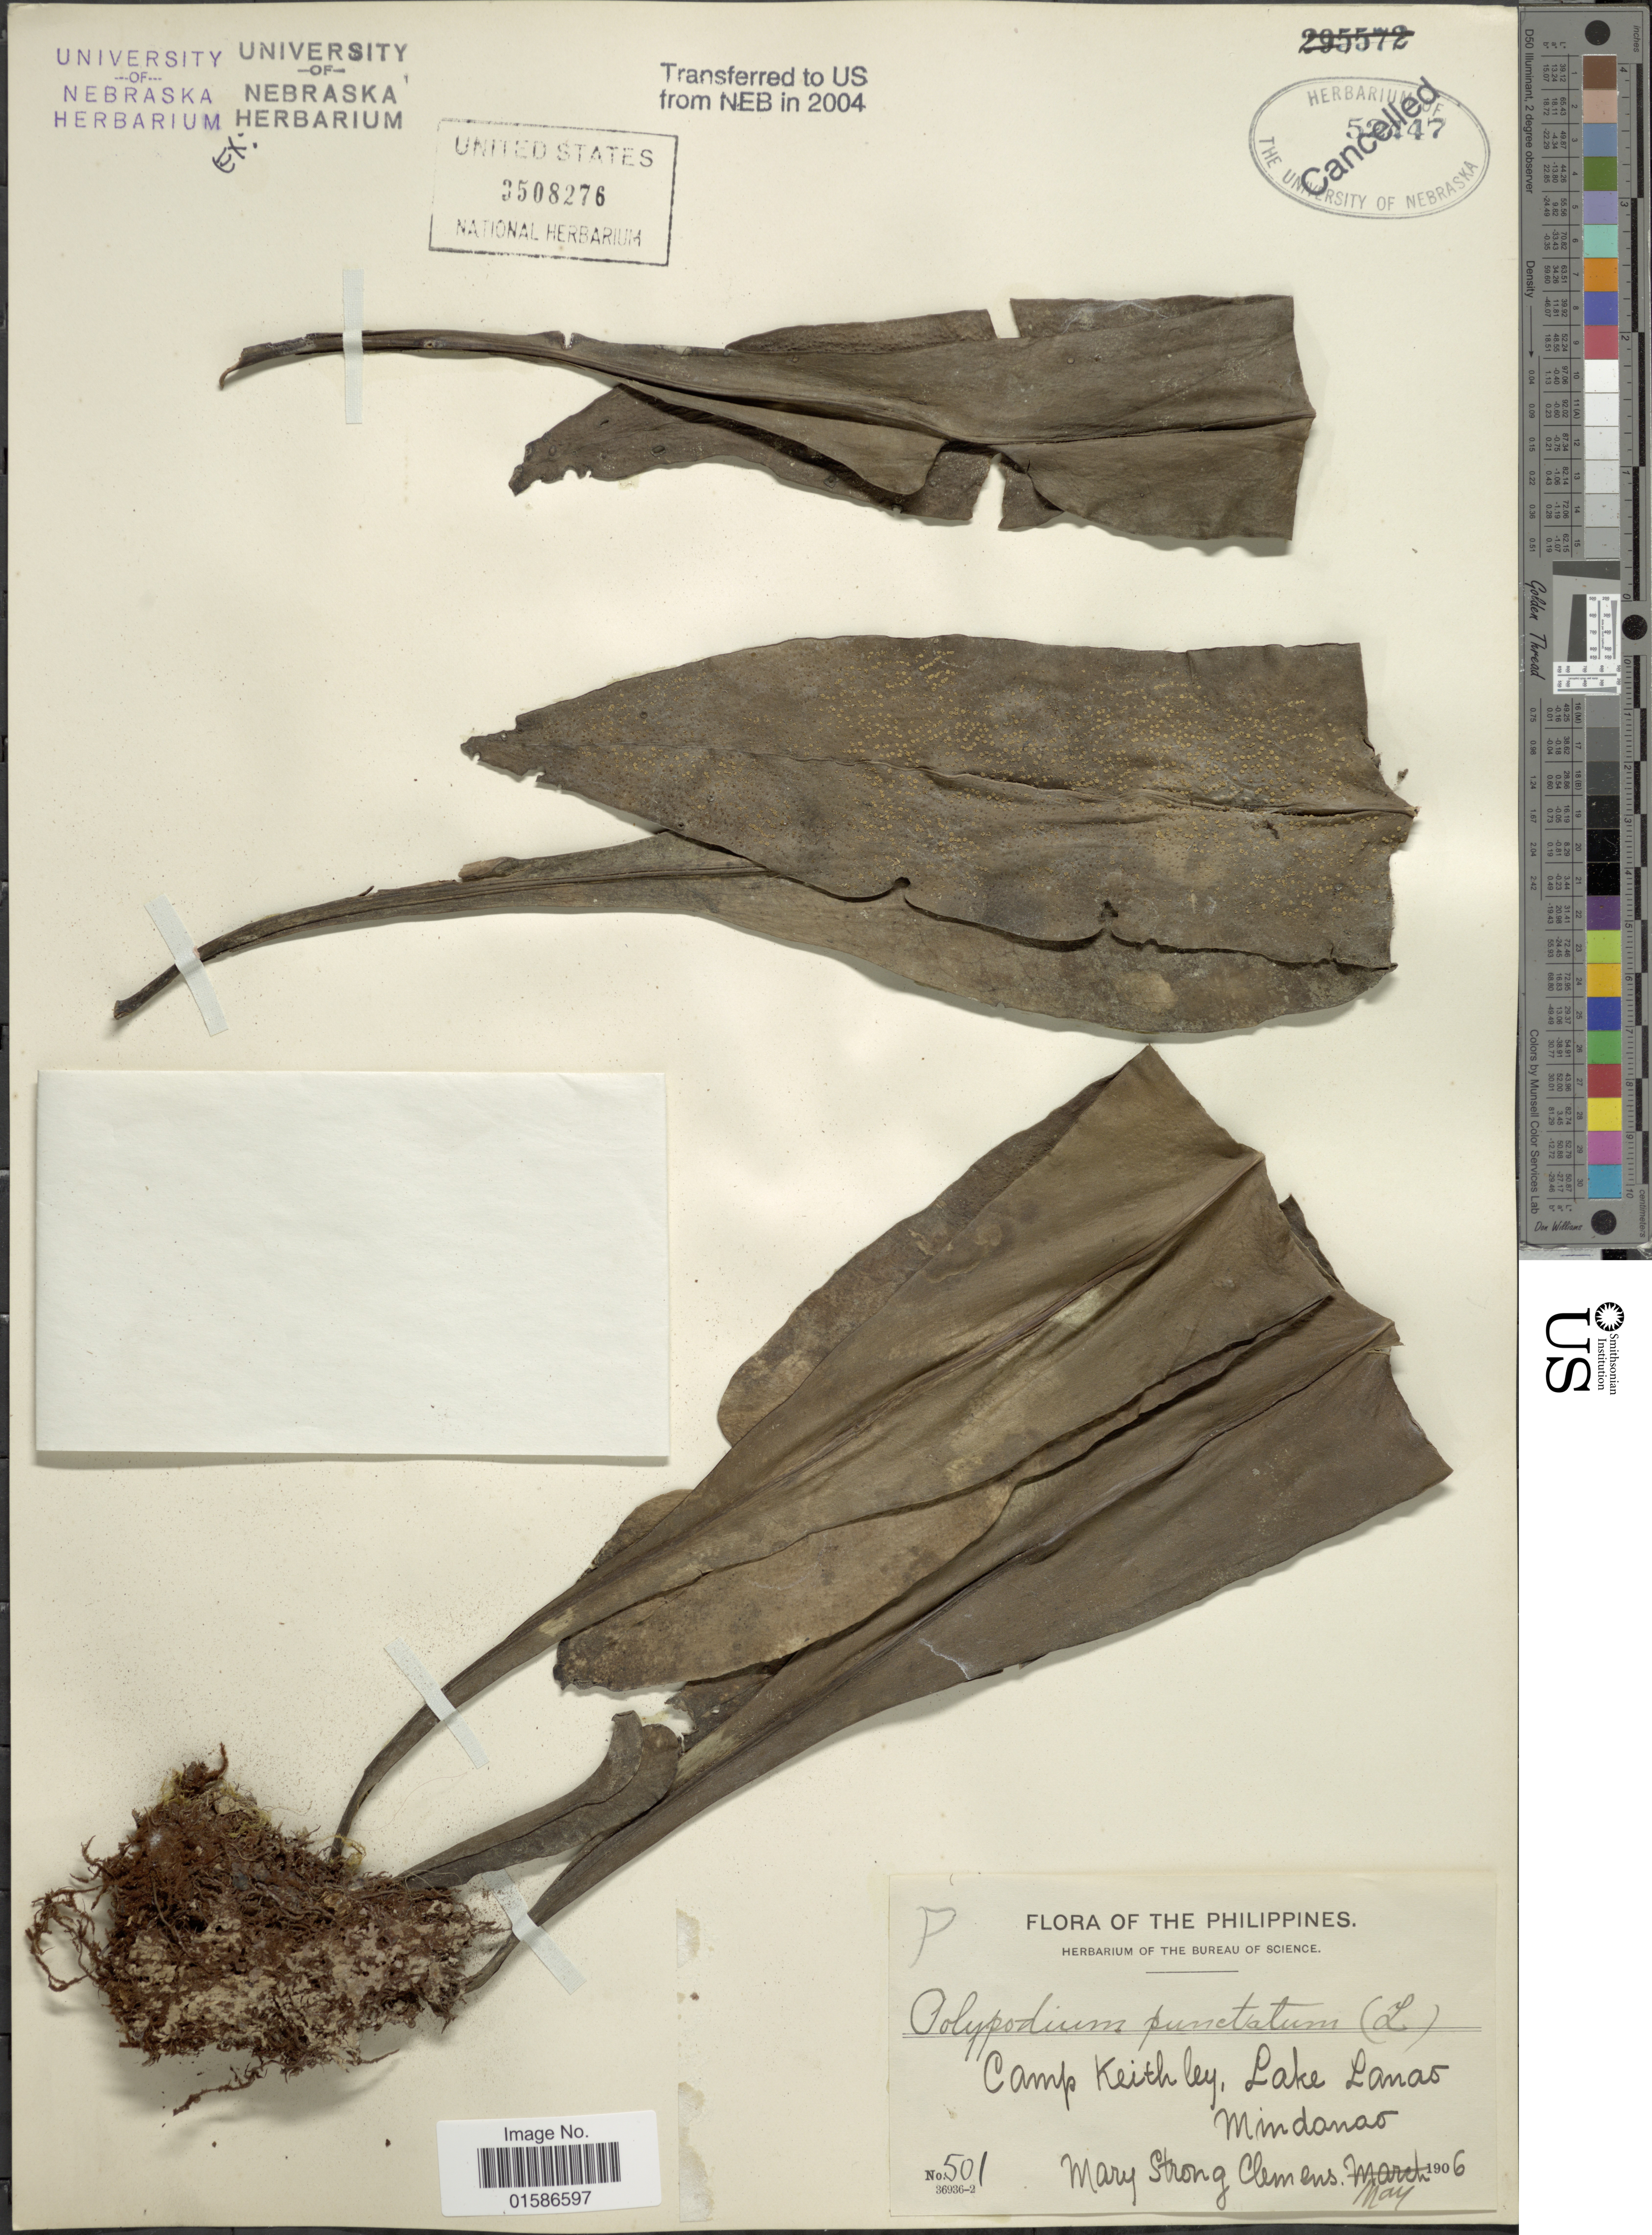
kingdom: Plantae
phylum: Tracheophyta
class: Polypodiopsida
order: Polypodiales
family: Polypodiaceae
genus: Microsorum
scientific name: Microsorum punctatum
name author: (L.) Copel.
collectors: M. S. Clemens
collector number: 501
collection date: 1906-05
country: Philippines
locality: Cape Keithley, Lake Lanao, Mindanao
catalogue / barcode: US 3508276